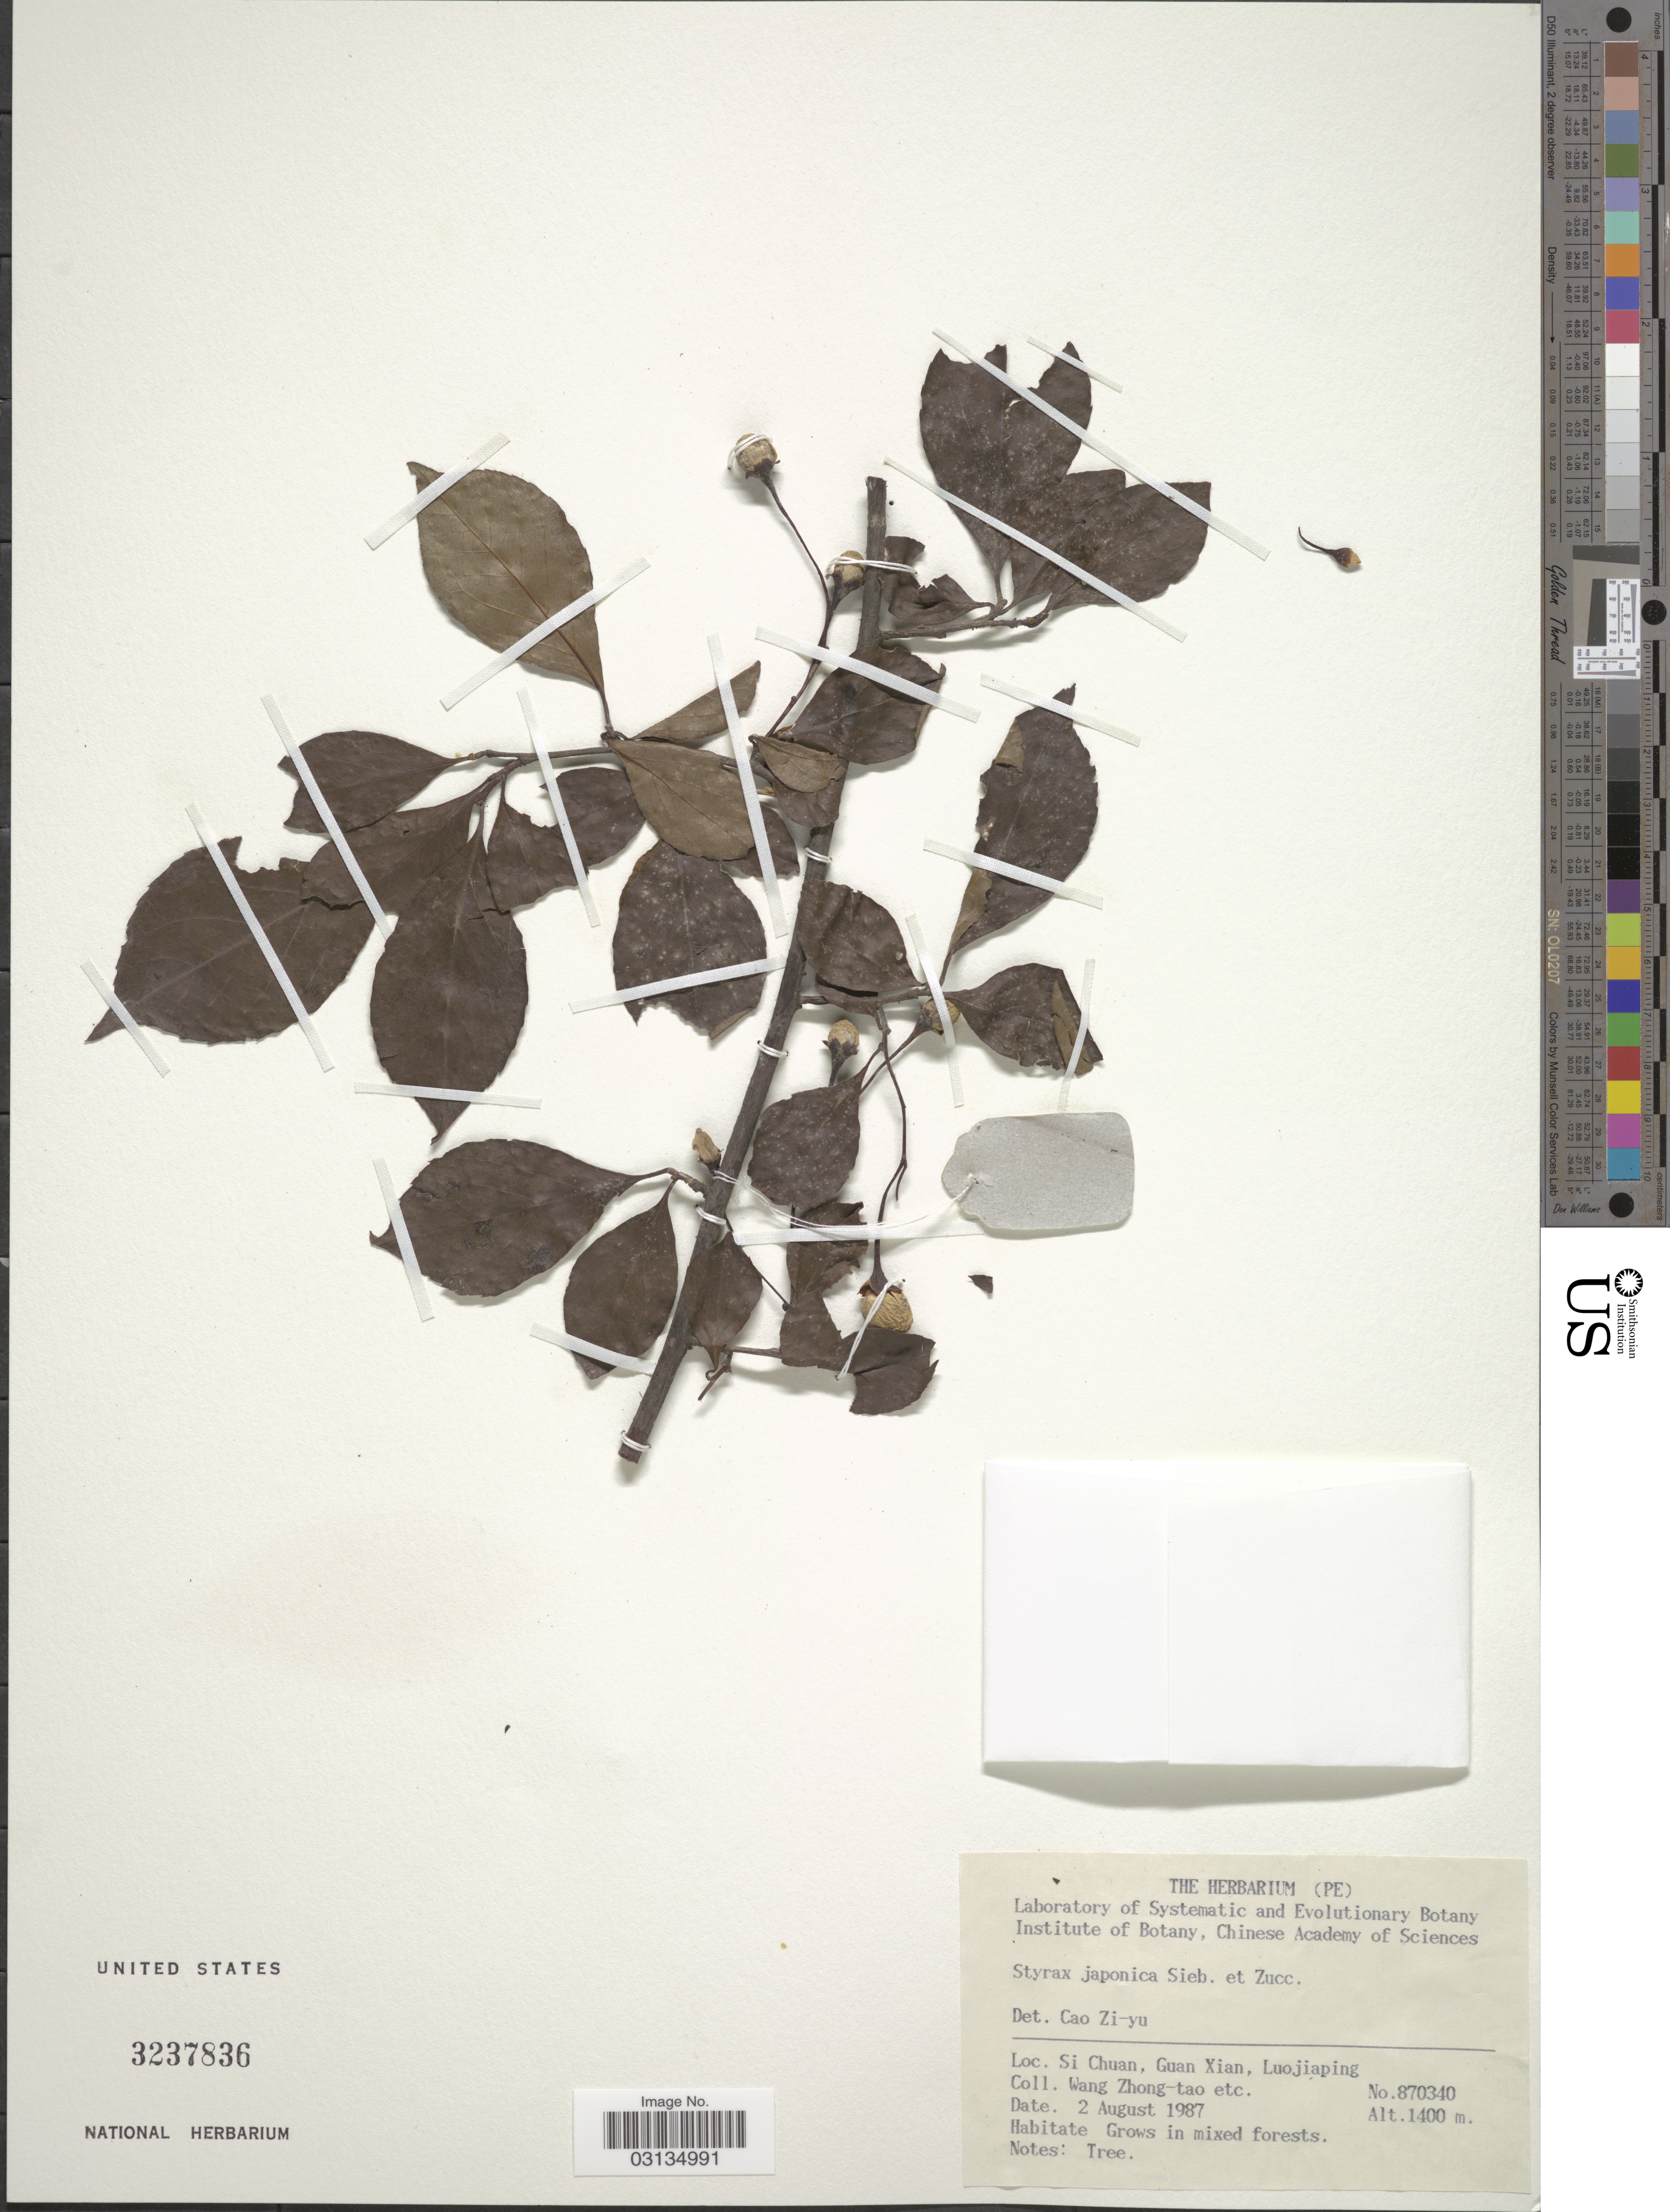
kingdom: Plantae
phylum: Tracheophyta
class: Magnoliopsida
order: Ericales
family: Styracaceae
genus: Styrax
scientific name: Styrax japonicus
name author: Siebold & Zucc.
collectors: W. Zhong-Tao & et al.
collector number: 870340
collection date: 1987-08-02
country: China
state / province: Sichuan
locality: Si Chuan, Guan Xian, Luojiaping.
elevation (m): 1400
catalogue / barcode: US 3237836